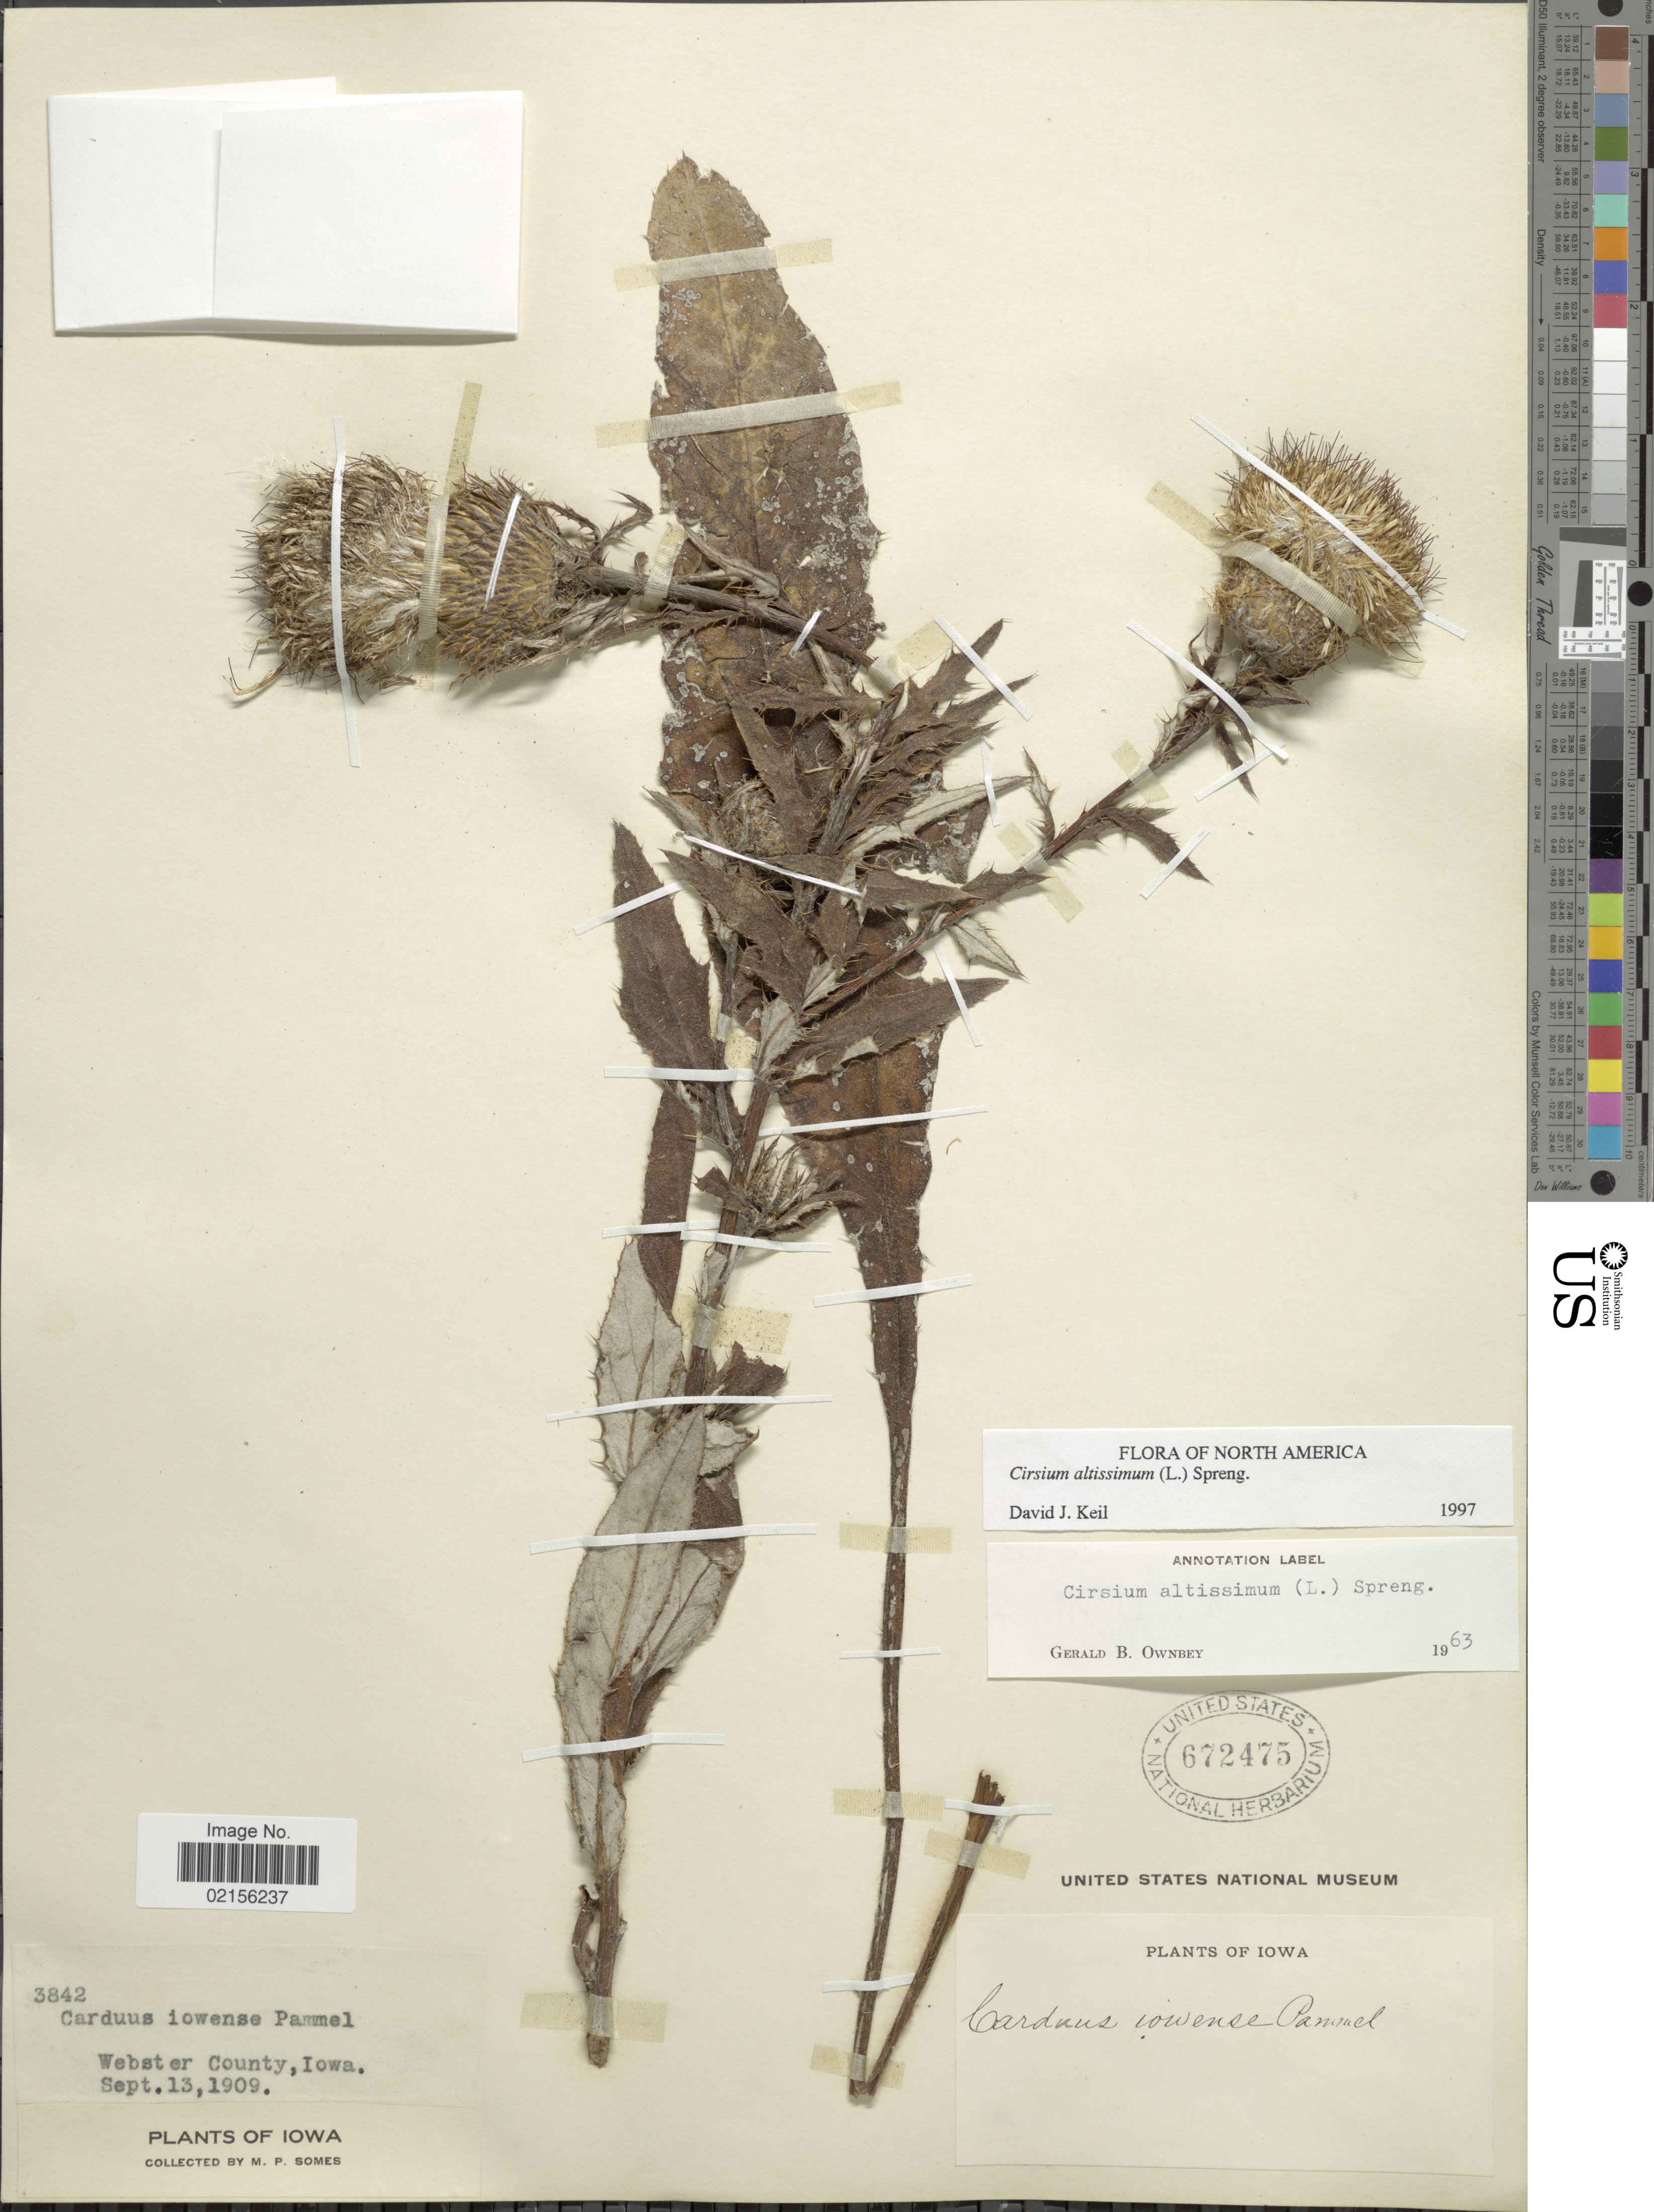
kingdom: Plantae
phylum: Tracheophyta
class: Magnoliopsida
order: Asterales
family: Asteraceae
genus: Cirsium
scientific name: Cirsium altissimum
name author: (L.) Spreng.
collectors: M. Somes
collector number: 3842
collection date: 1909-09-13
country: United States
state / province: Iowa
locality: Webtser County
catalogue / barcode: US 672475